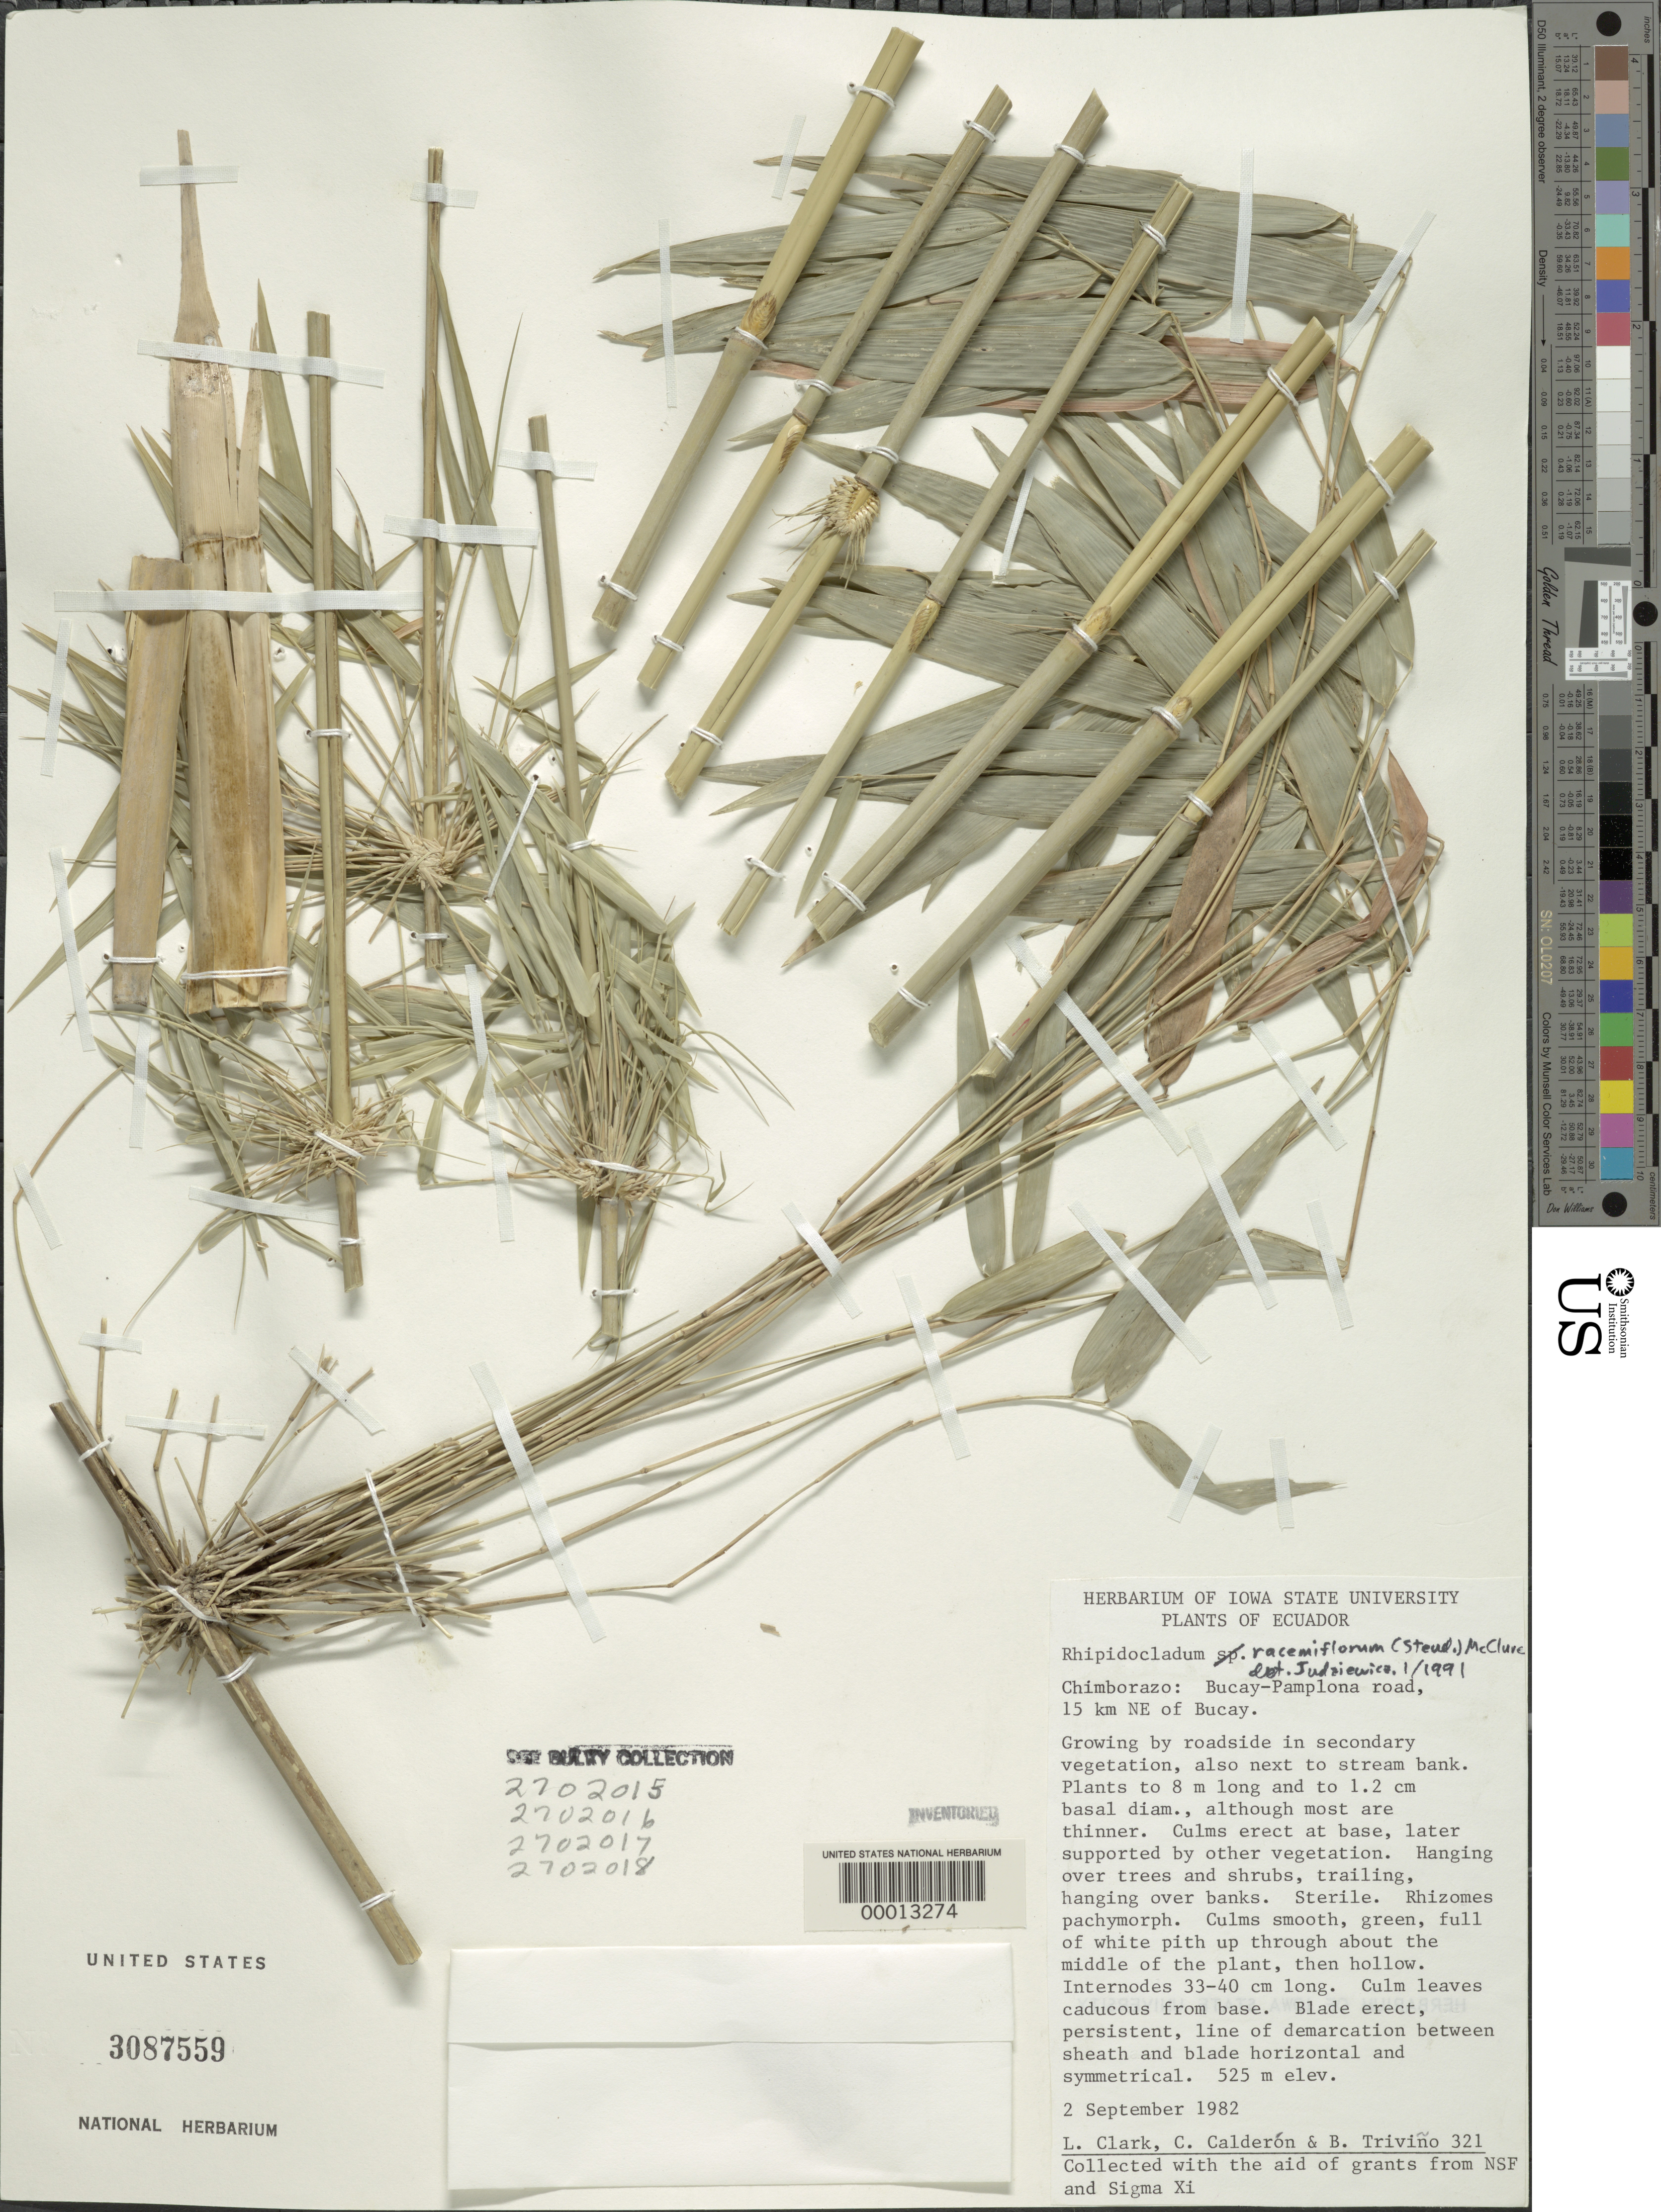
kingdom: Plantae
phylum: Tracheophyta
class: Liliopsida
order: Poales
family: Poaceae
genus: Rhipidocladum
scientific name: Rhipidocladum racemiflorum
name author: (Steud.) McClure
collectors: L. G. Clark, C. E. Calderón & B. Trivino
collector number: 321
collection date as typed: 02 Sep 1982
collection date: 1982-09-02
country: Ecuador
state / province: Chimborazo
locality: Bucay-Pamplona road. 15 km NE of Bucay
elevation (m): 525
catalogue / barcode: US 3087559